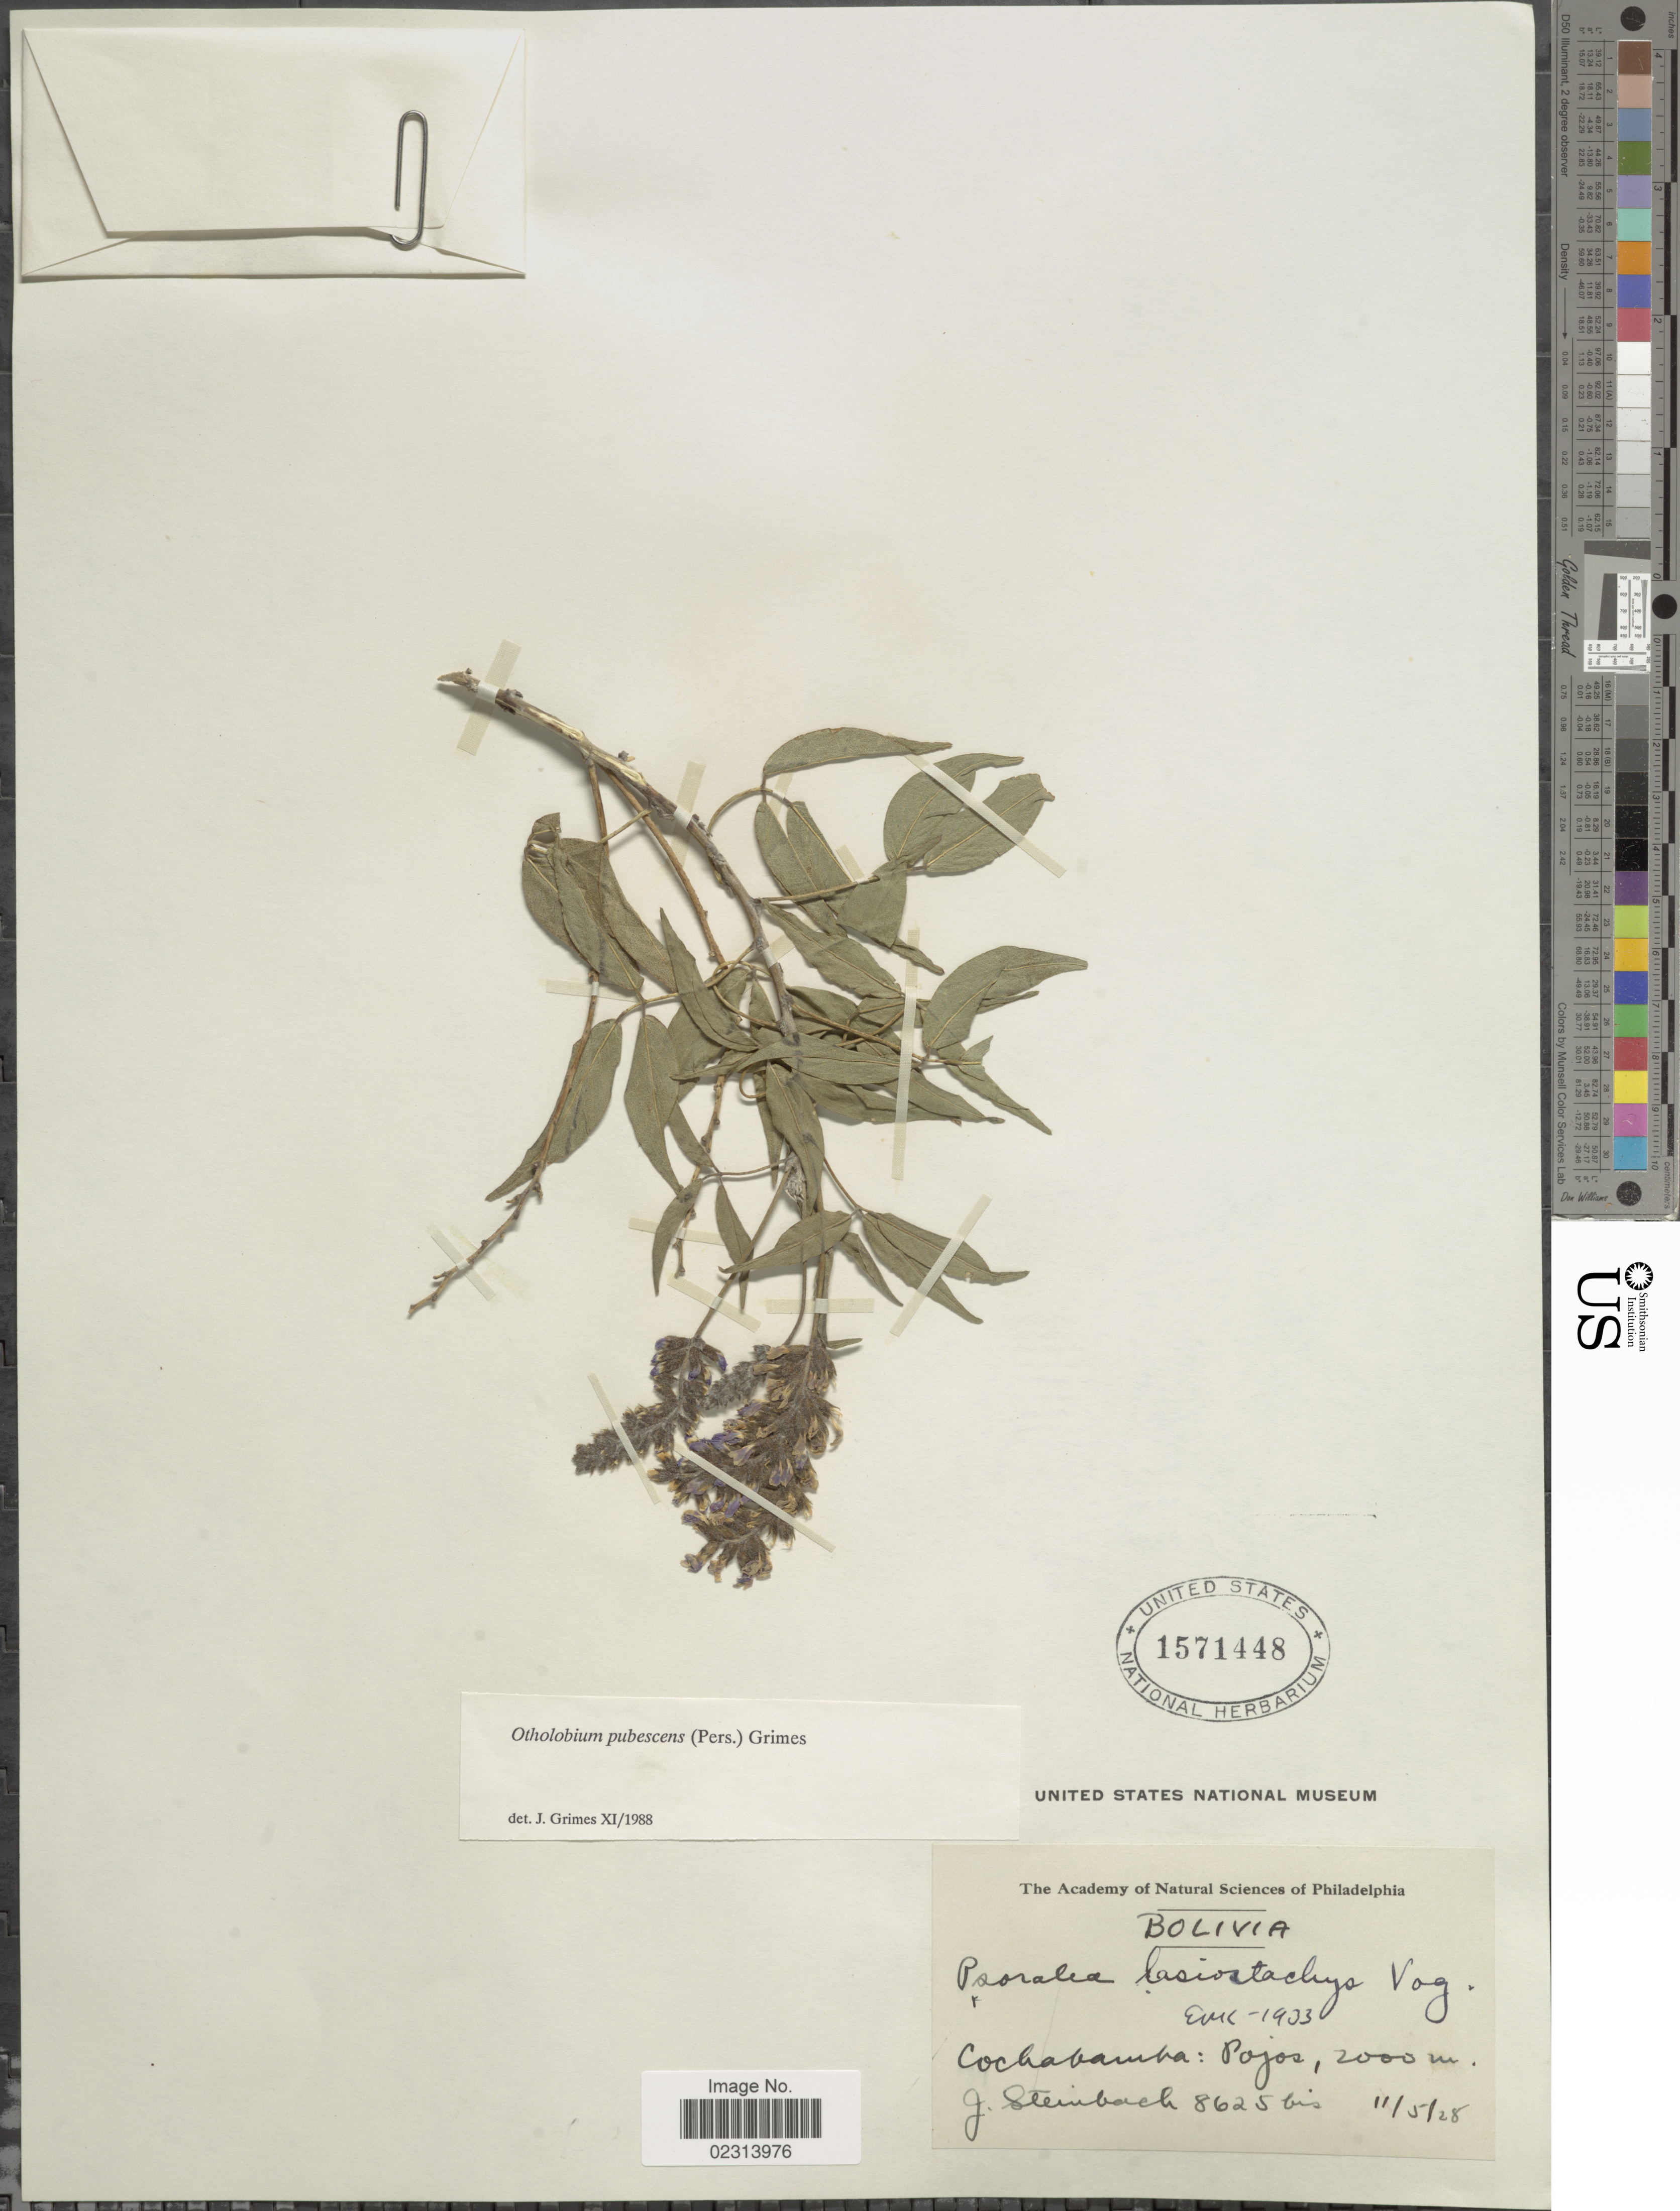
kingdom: Plantae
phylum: Tracheophyta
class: Magnoliopsida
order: Fabales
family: Fabaceae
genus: Otholobium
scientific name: Otholobium pubescens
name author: (Poir.) J.W. Grimes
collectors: J. Steinbach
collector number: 8625bis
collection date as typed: Transcribed d/m/y: 11/5/28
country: Bolivia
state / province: Cochabamba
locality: Cochabamba: Pojos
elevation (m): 2000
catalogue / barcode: US 1571448